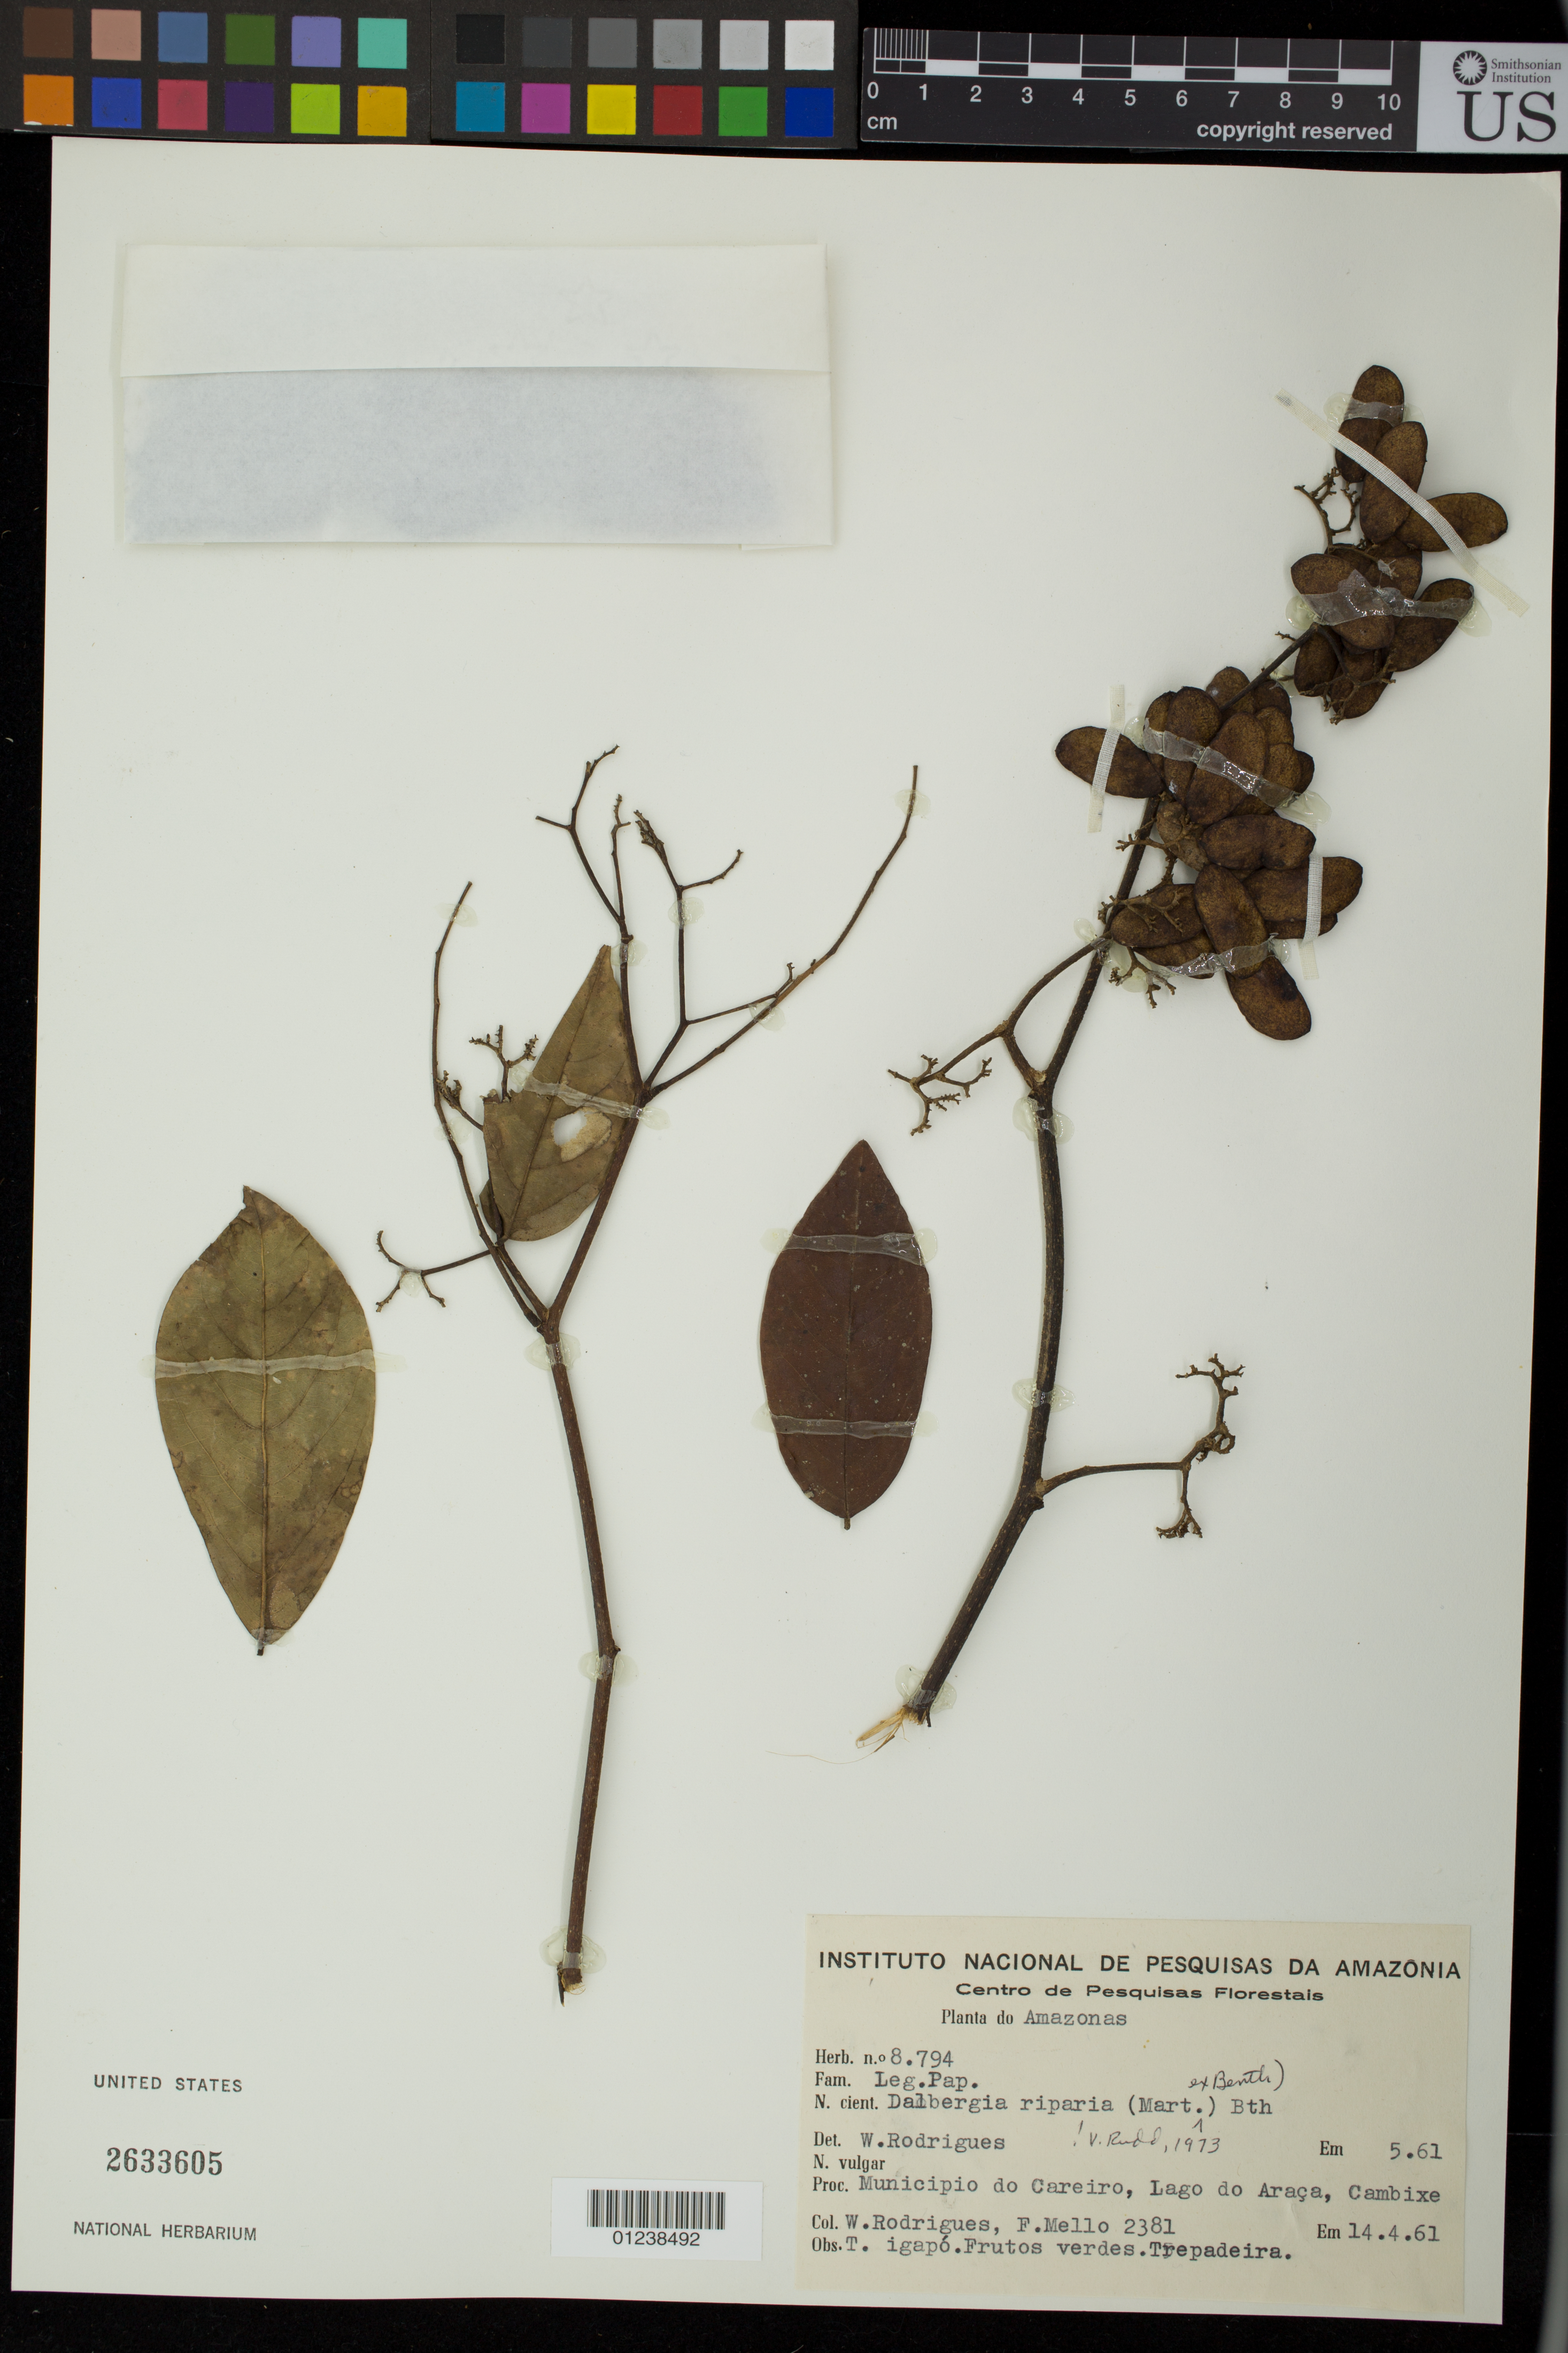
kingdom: Plantae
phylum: Tracheophyta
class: Magnoliopsida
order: Fabales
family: Fabaceae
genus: Dalbergia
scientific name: Dalbergia riparia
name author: (Mart.) Benth.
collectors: W. Rodrigues & F. Mello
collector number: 2381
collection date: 1961-04-14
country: Brazil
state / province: Amazonas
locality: Municipio do Careiro, Lago do Araca, Cambixe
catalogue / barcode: US 2633605